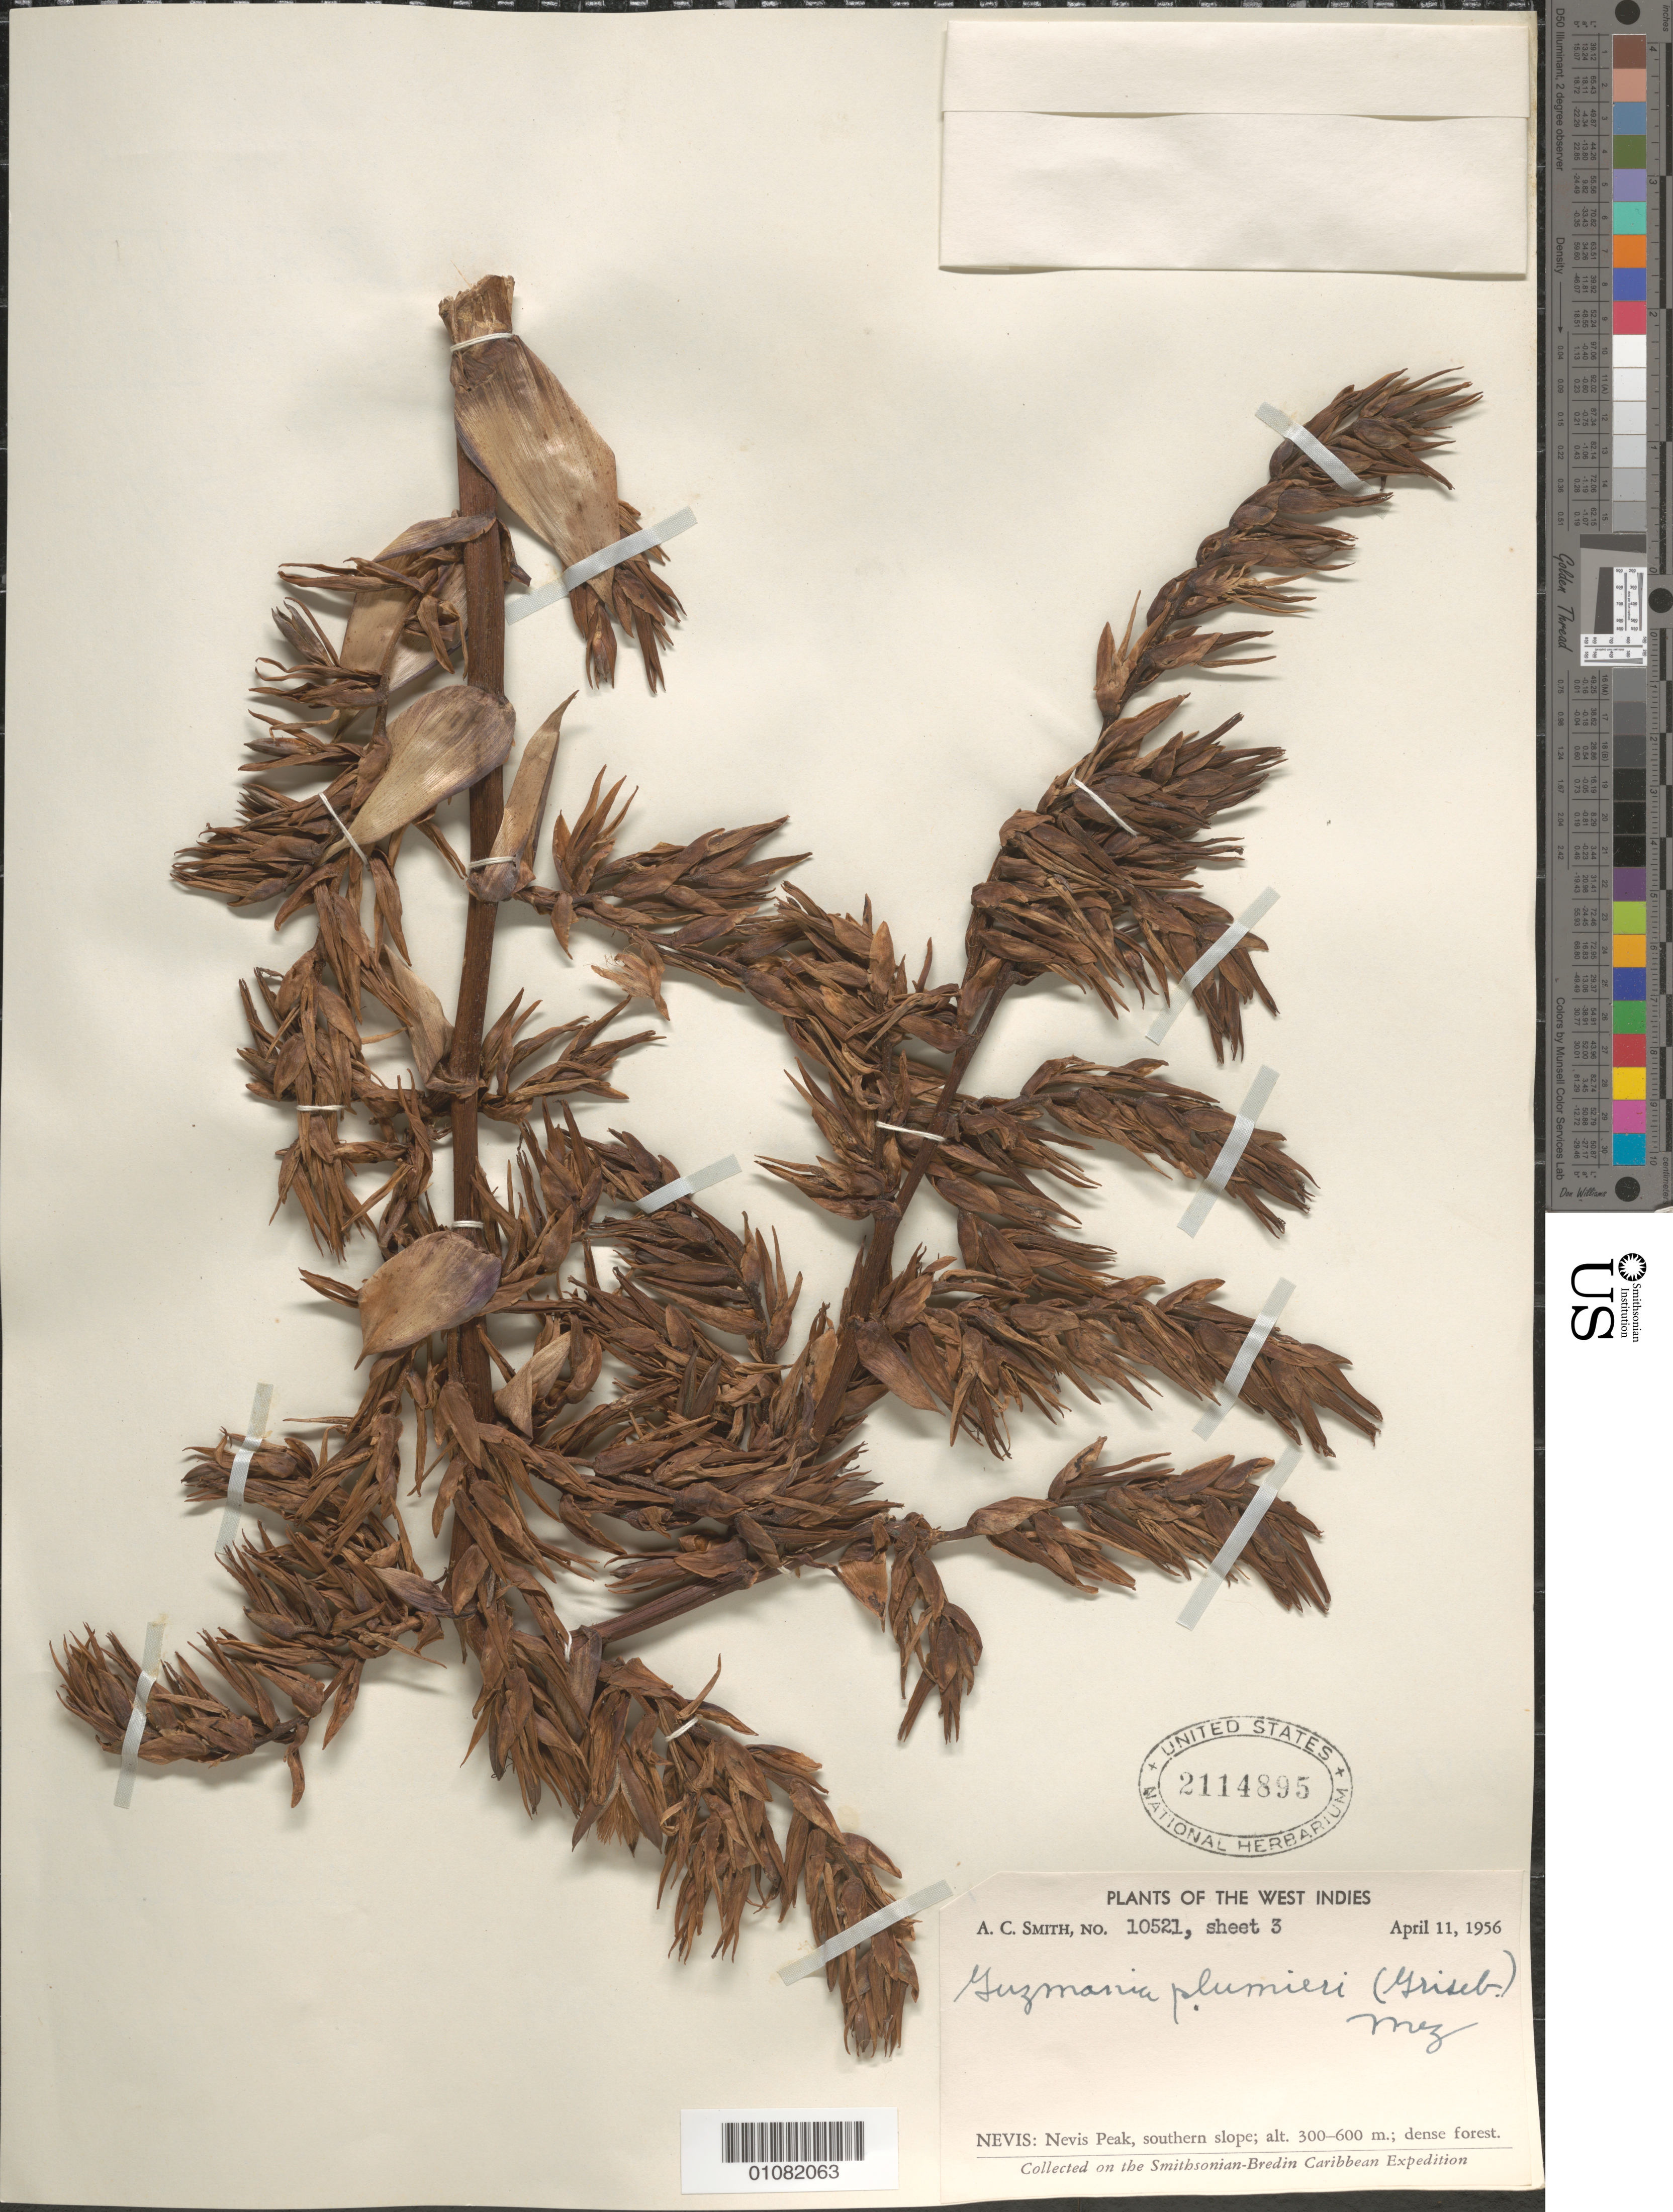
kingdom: Plantae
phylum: Tracheophyta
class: Liliopsida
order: Poales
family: Bromeliaceae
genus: Guzmania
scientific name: Guzmania plumieri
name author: (Griseb.) Mez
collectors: A. C. Smith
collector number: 10521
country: St. Christopher-Nevis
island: Nevis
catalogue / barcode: US 2114895